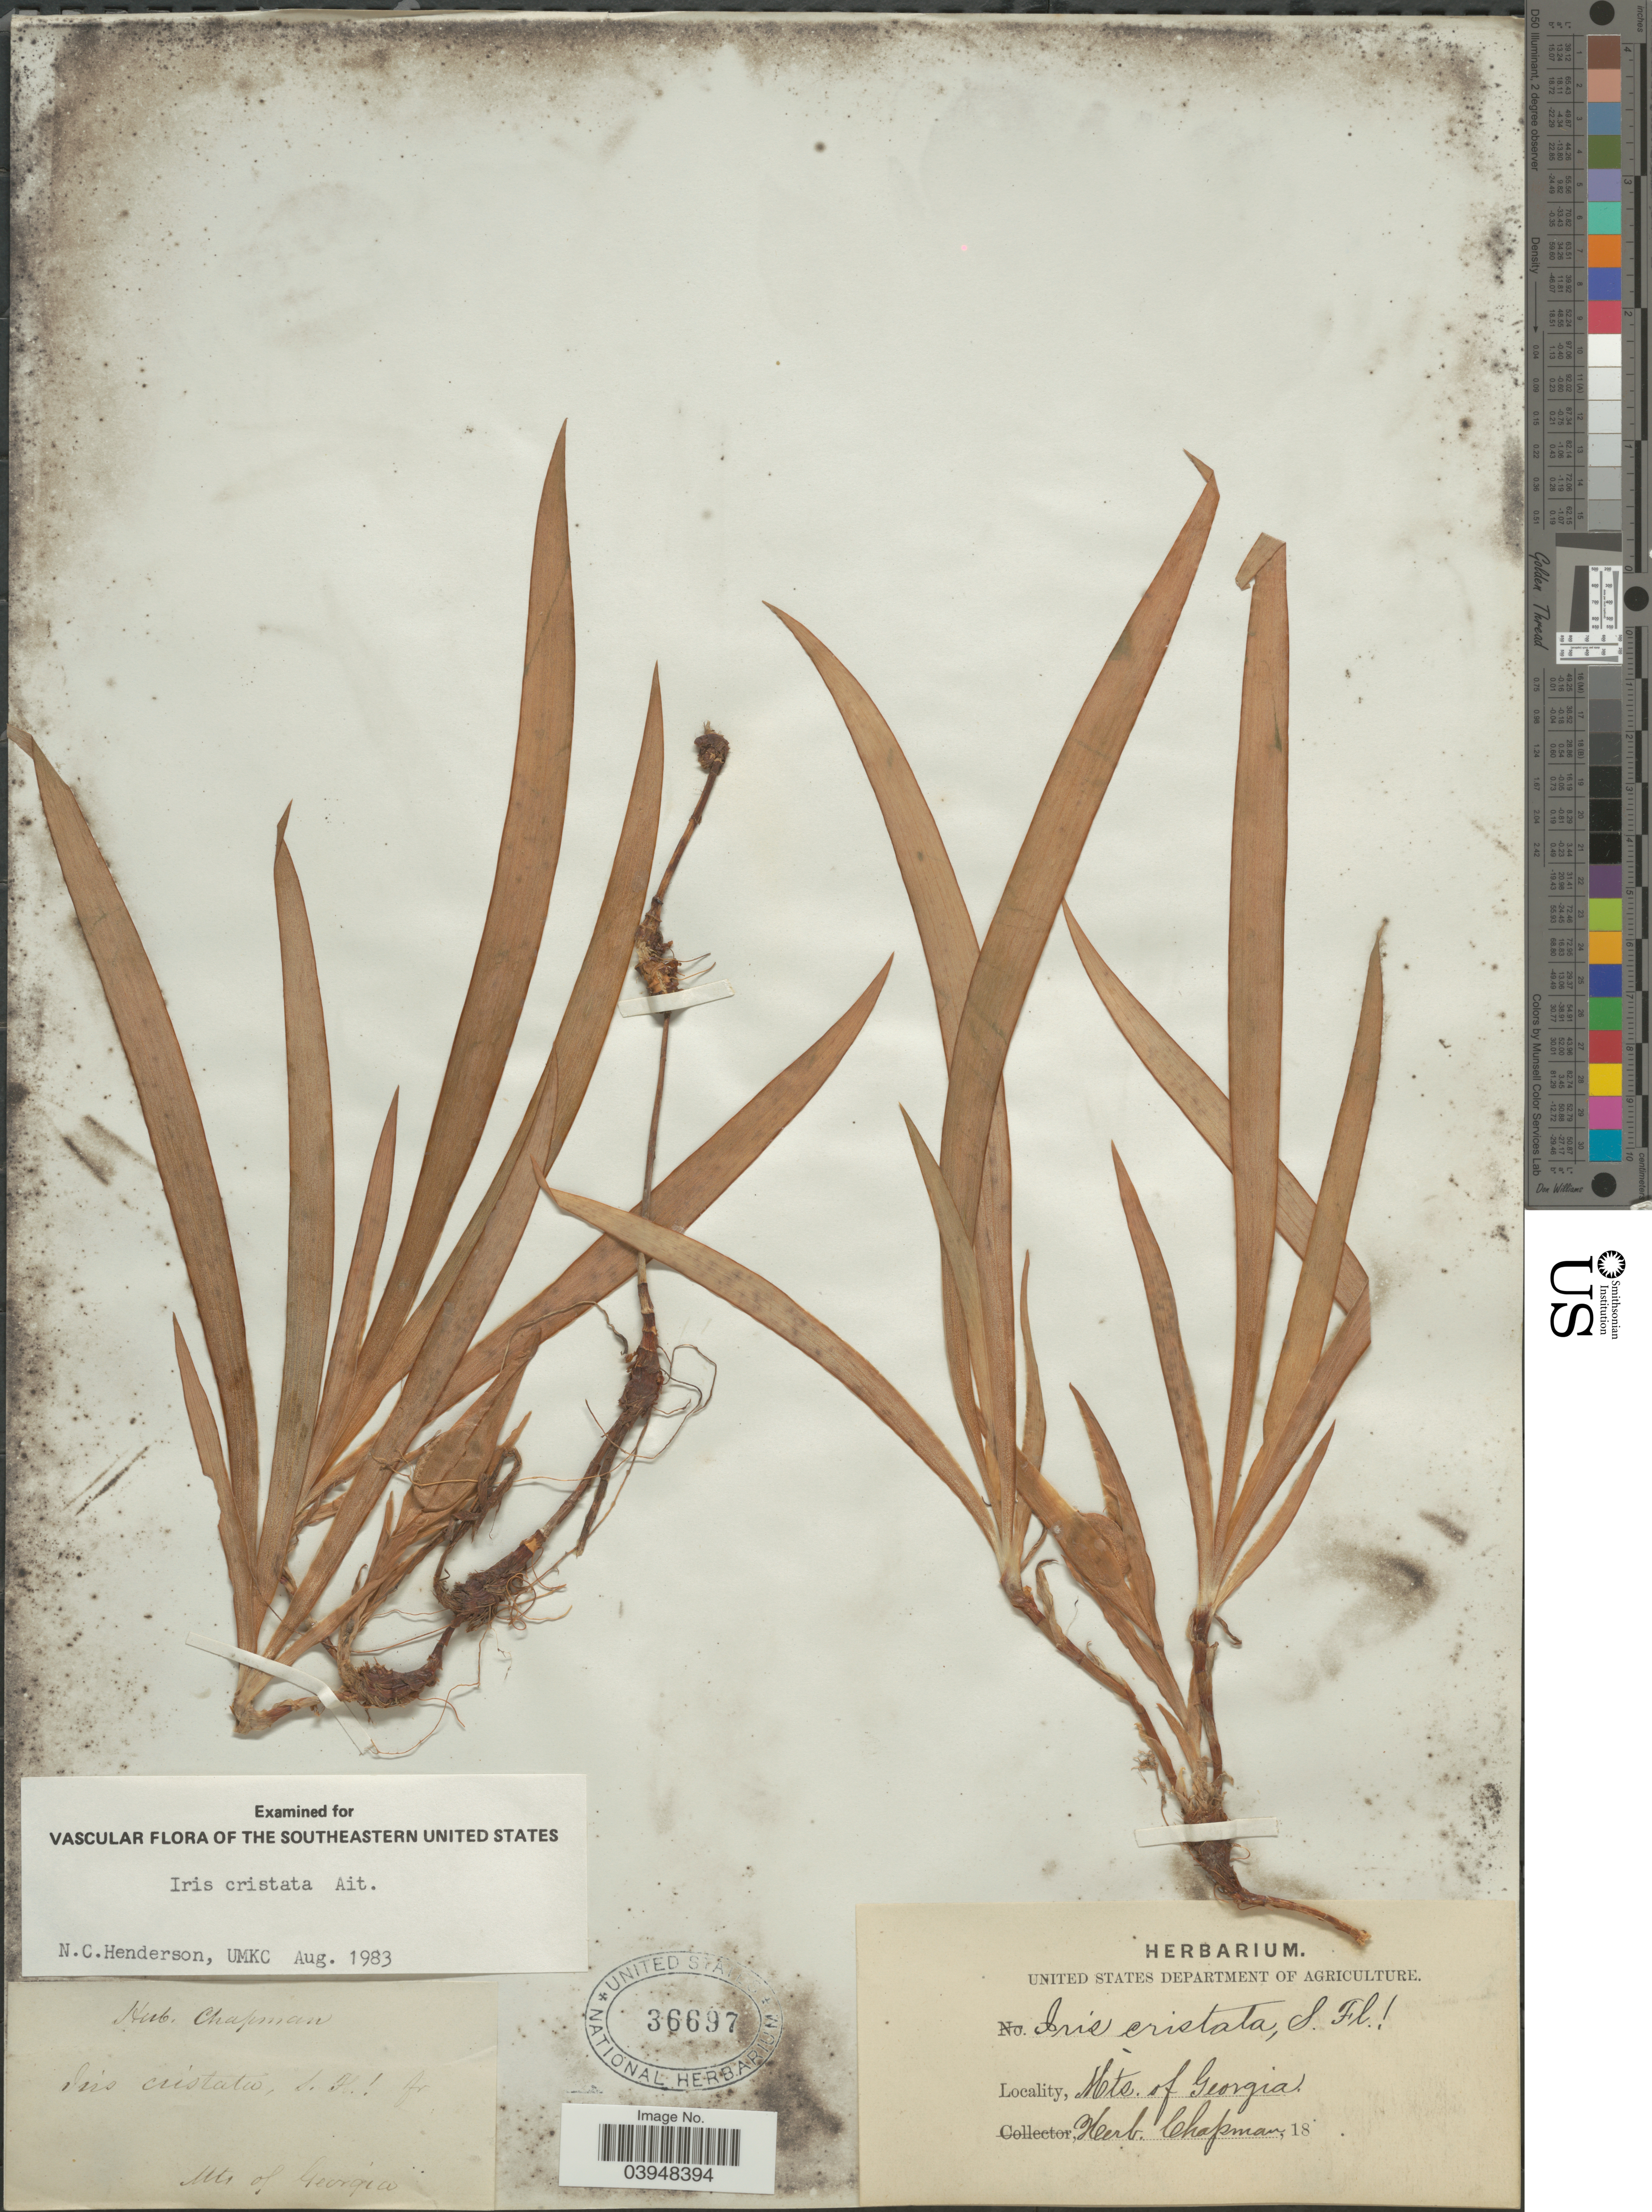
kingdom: Plantae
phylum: Tracheophyta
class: Liliopsida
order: Asparagales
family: Iridaceae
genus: Iris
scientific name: Iris cristata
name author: Aiton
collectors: ex herb. Chapman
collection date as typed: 18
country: United States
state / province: Georgia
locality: Mts. of Georgia.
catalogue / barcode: US 36697